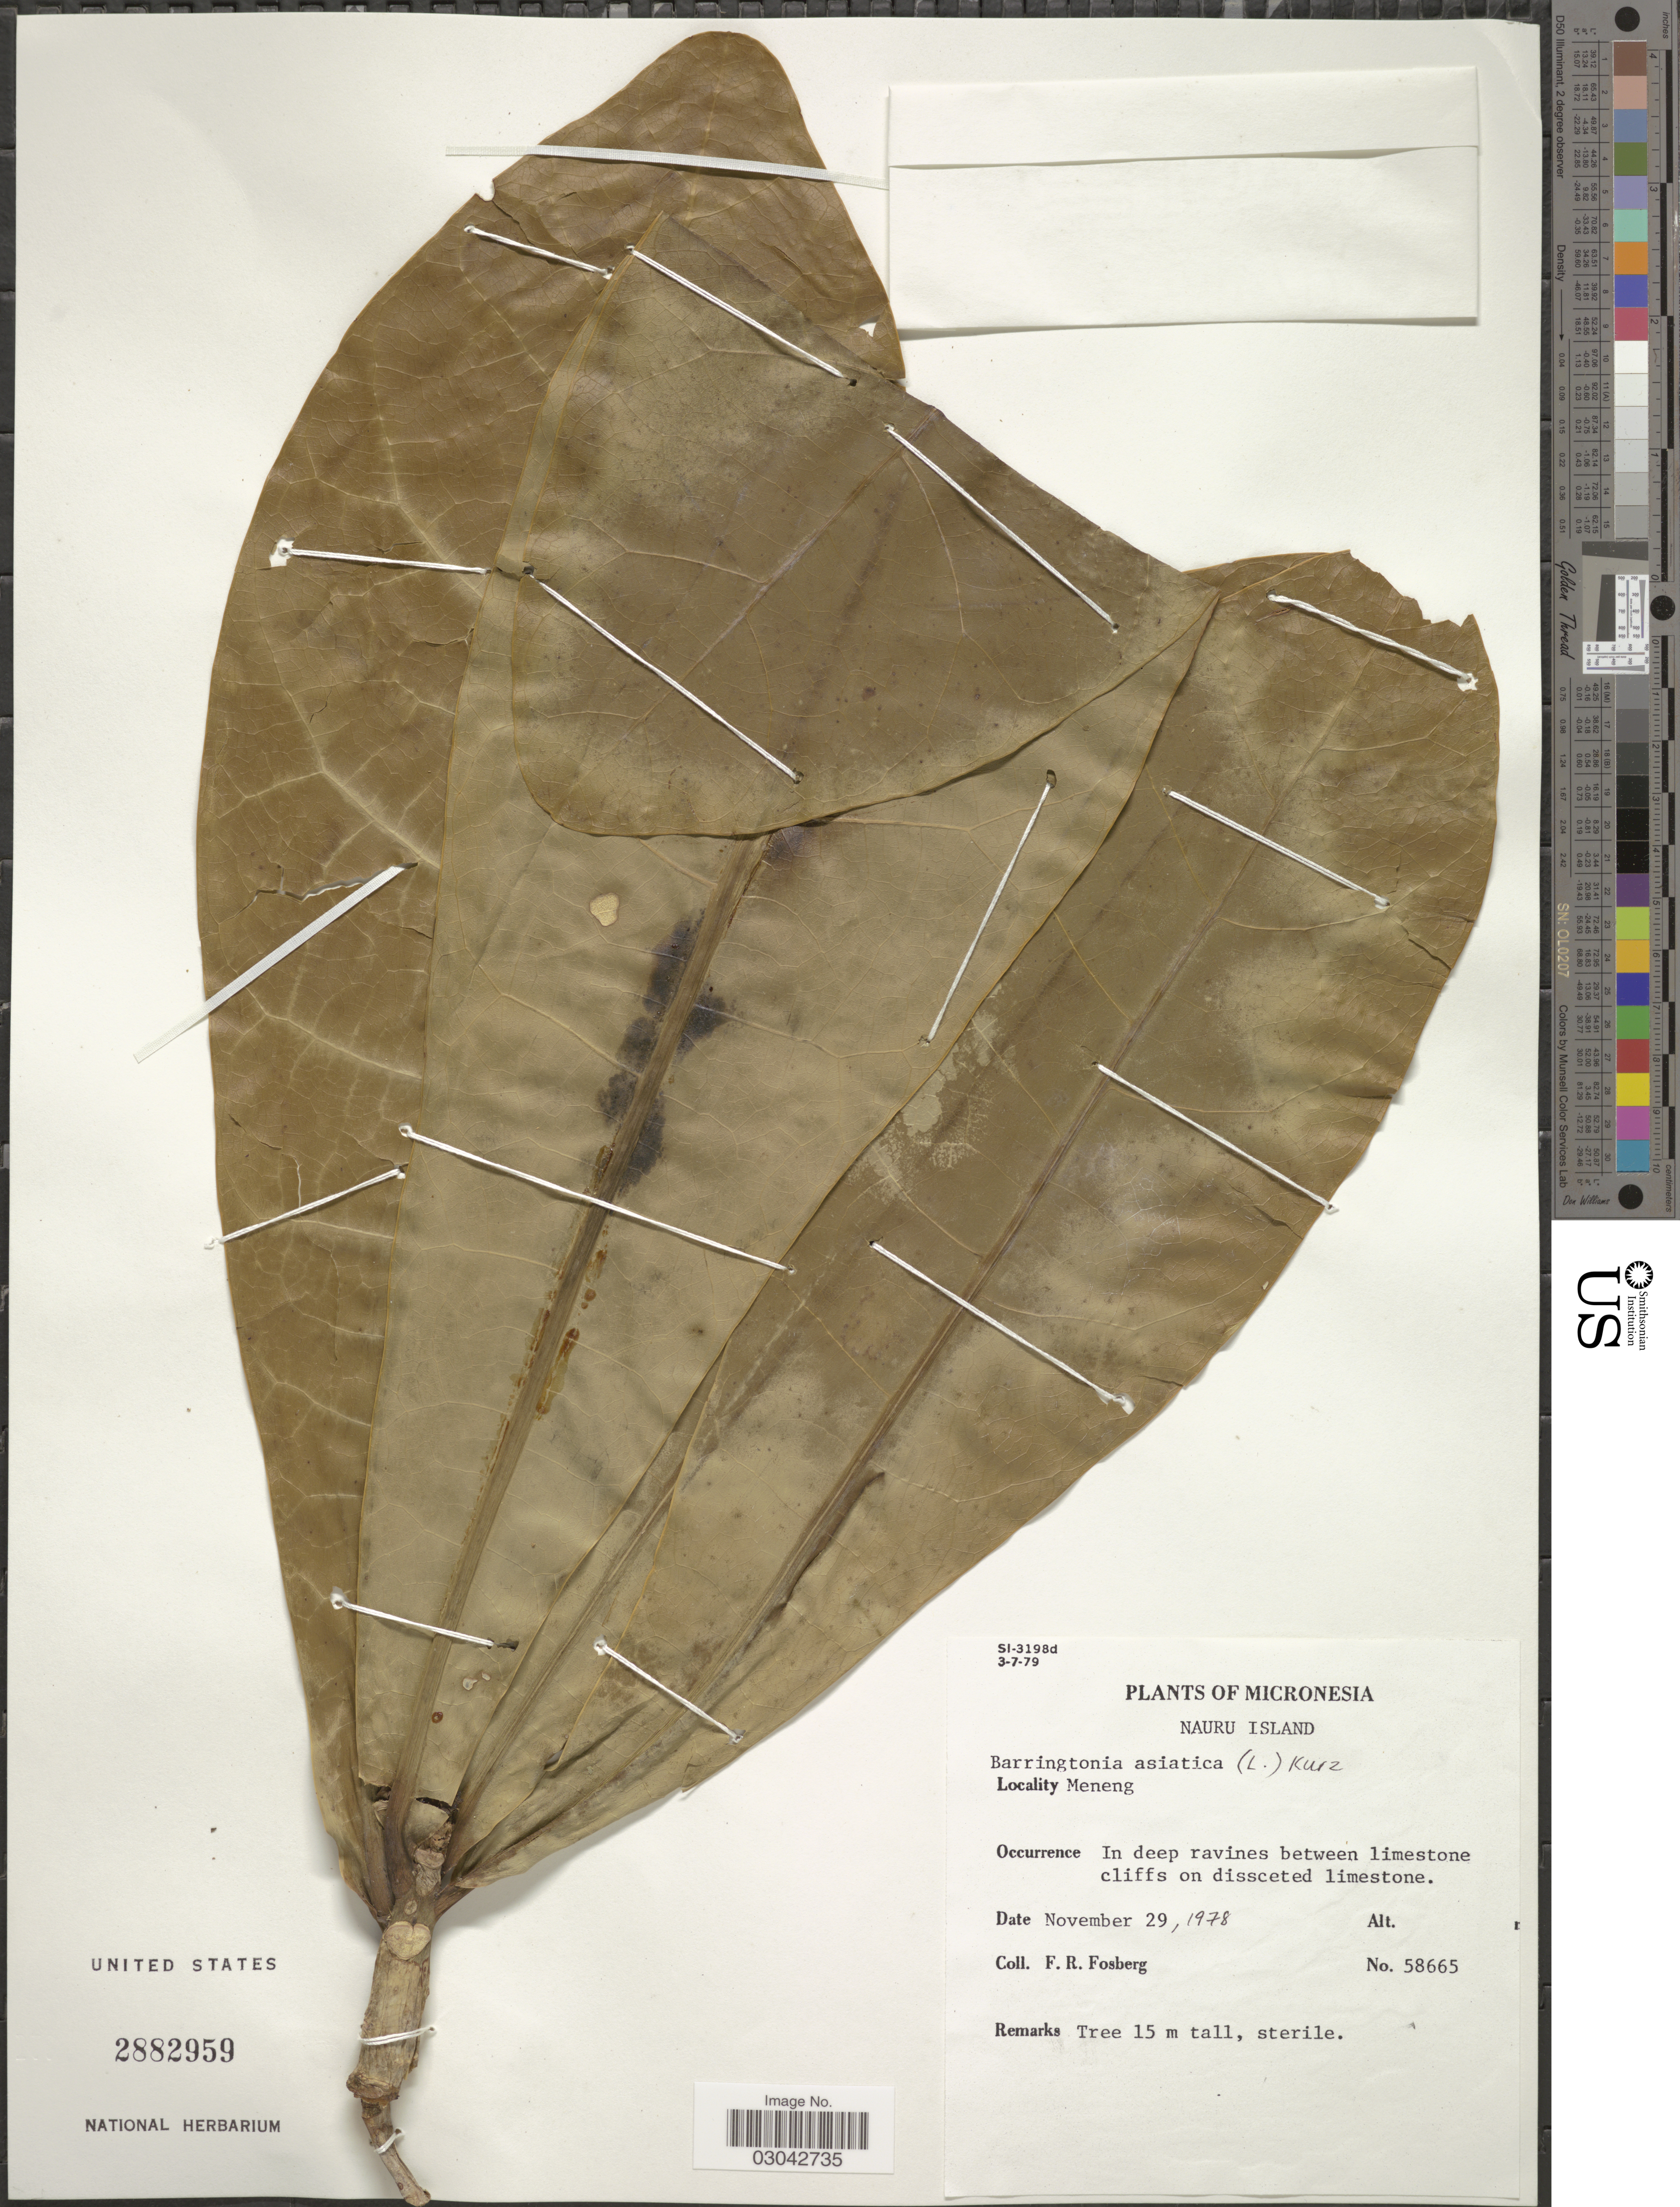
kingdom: Plantae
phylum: Tracheophyta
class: Magnoliopsida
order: Ericales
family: Lecythidaceae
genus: Barringtonia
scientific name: Barringtonia asiatica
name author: (L.) Kurz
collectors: F. R. Fosberg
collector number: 58665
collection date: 1978-11-29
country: Nauru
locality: Micronesia. Nauru Island. Meneng.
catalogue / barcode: US 2882959